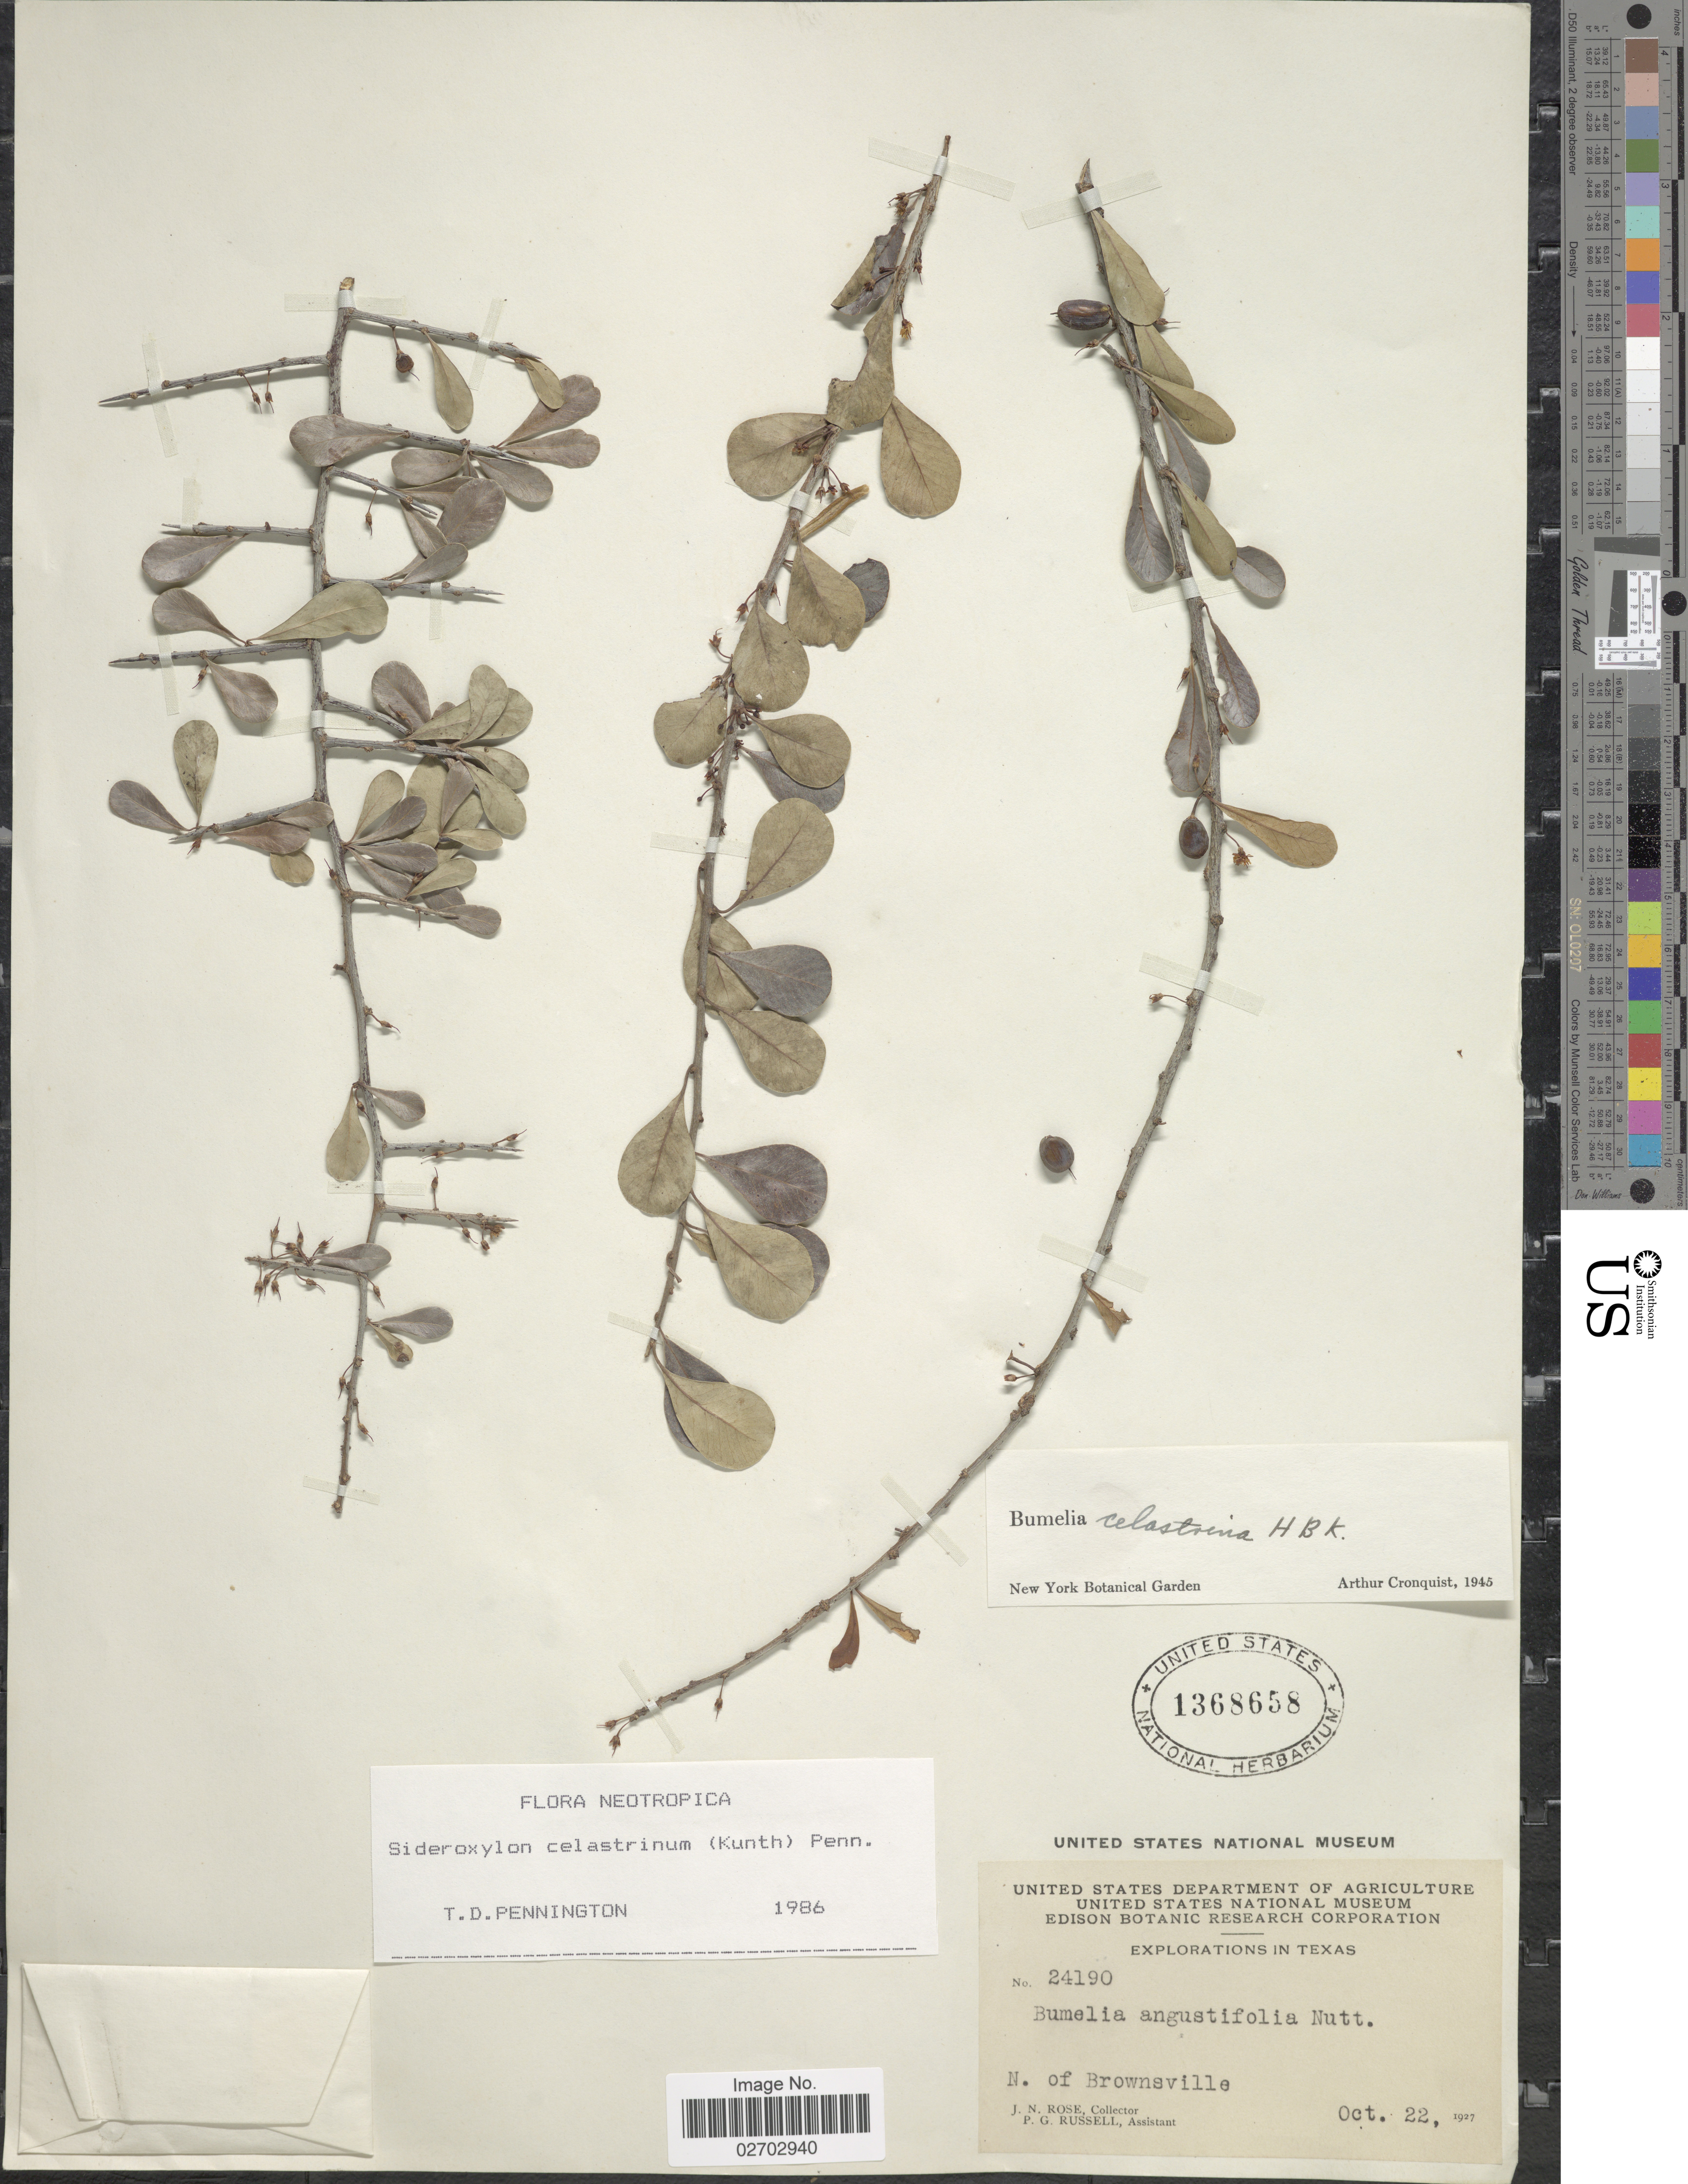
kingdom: Plantae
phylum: Tracheophyta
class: Magnoliopsida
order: Ericales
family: Sapotaceae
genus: Sideroxylon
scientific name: Sideroxylon celastrinum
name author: (Kunth) T.D. Penn.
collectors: J. N. Rose & P. G. Russell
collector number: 24190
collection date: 1927-10-22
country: United States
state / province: Texas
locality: N. of Brownsville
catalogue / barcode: US 1368658